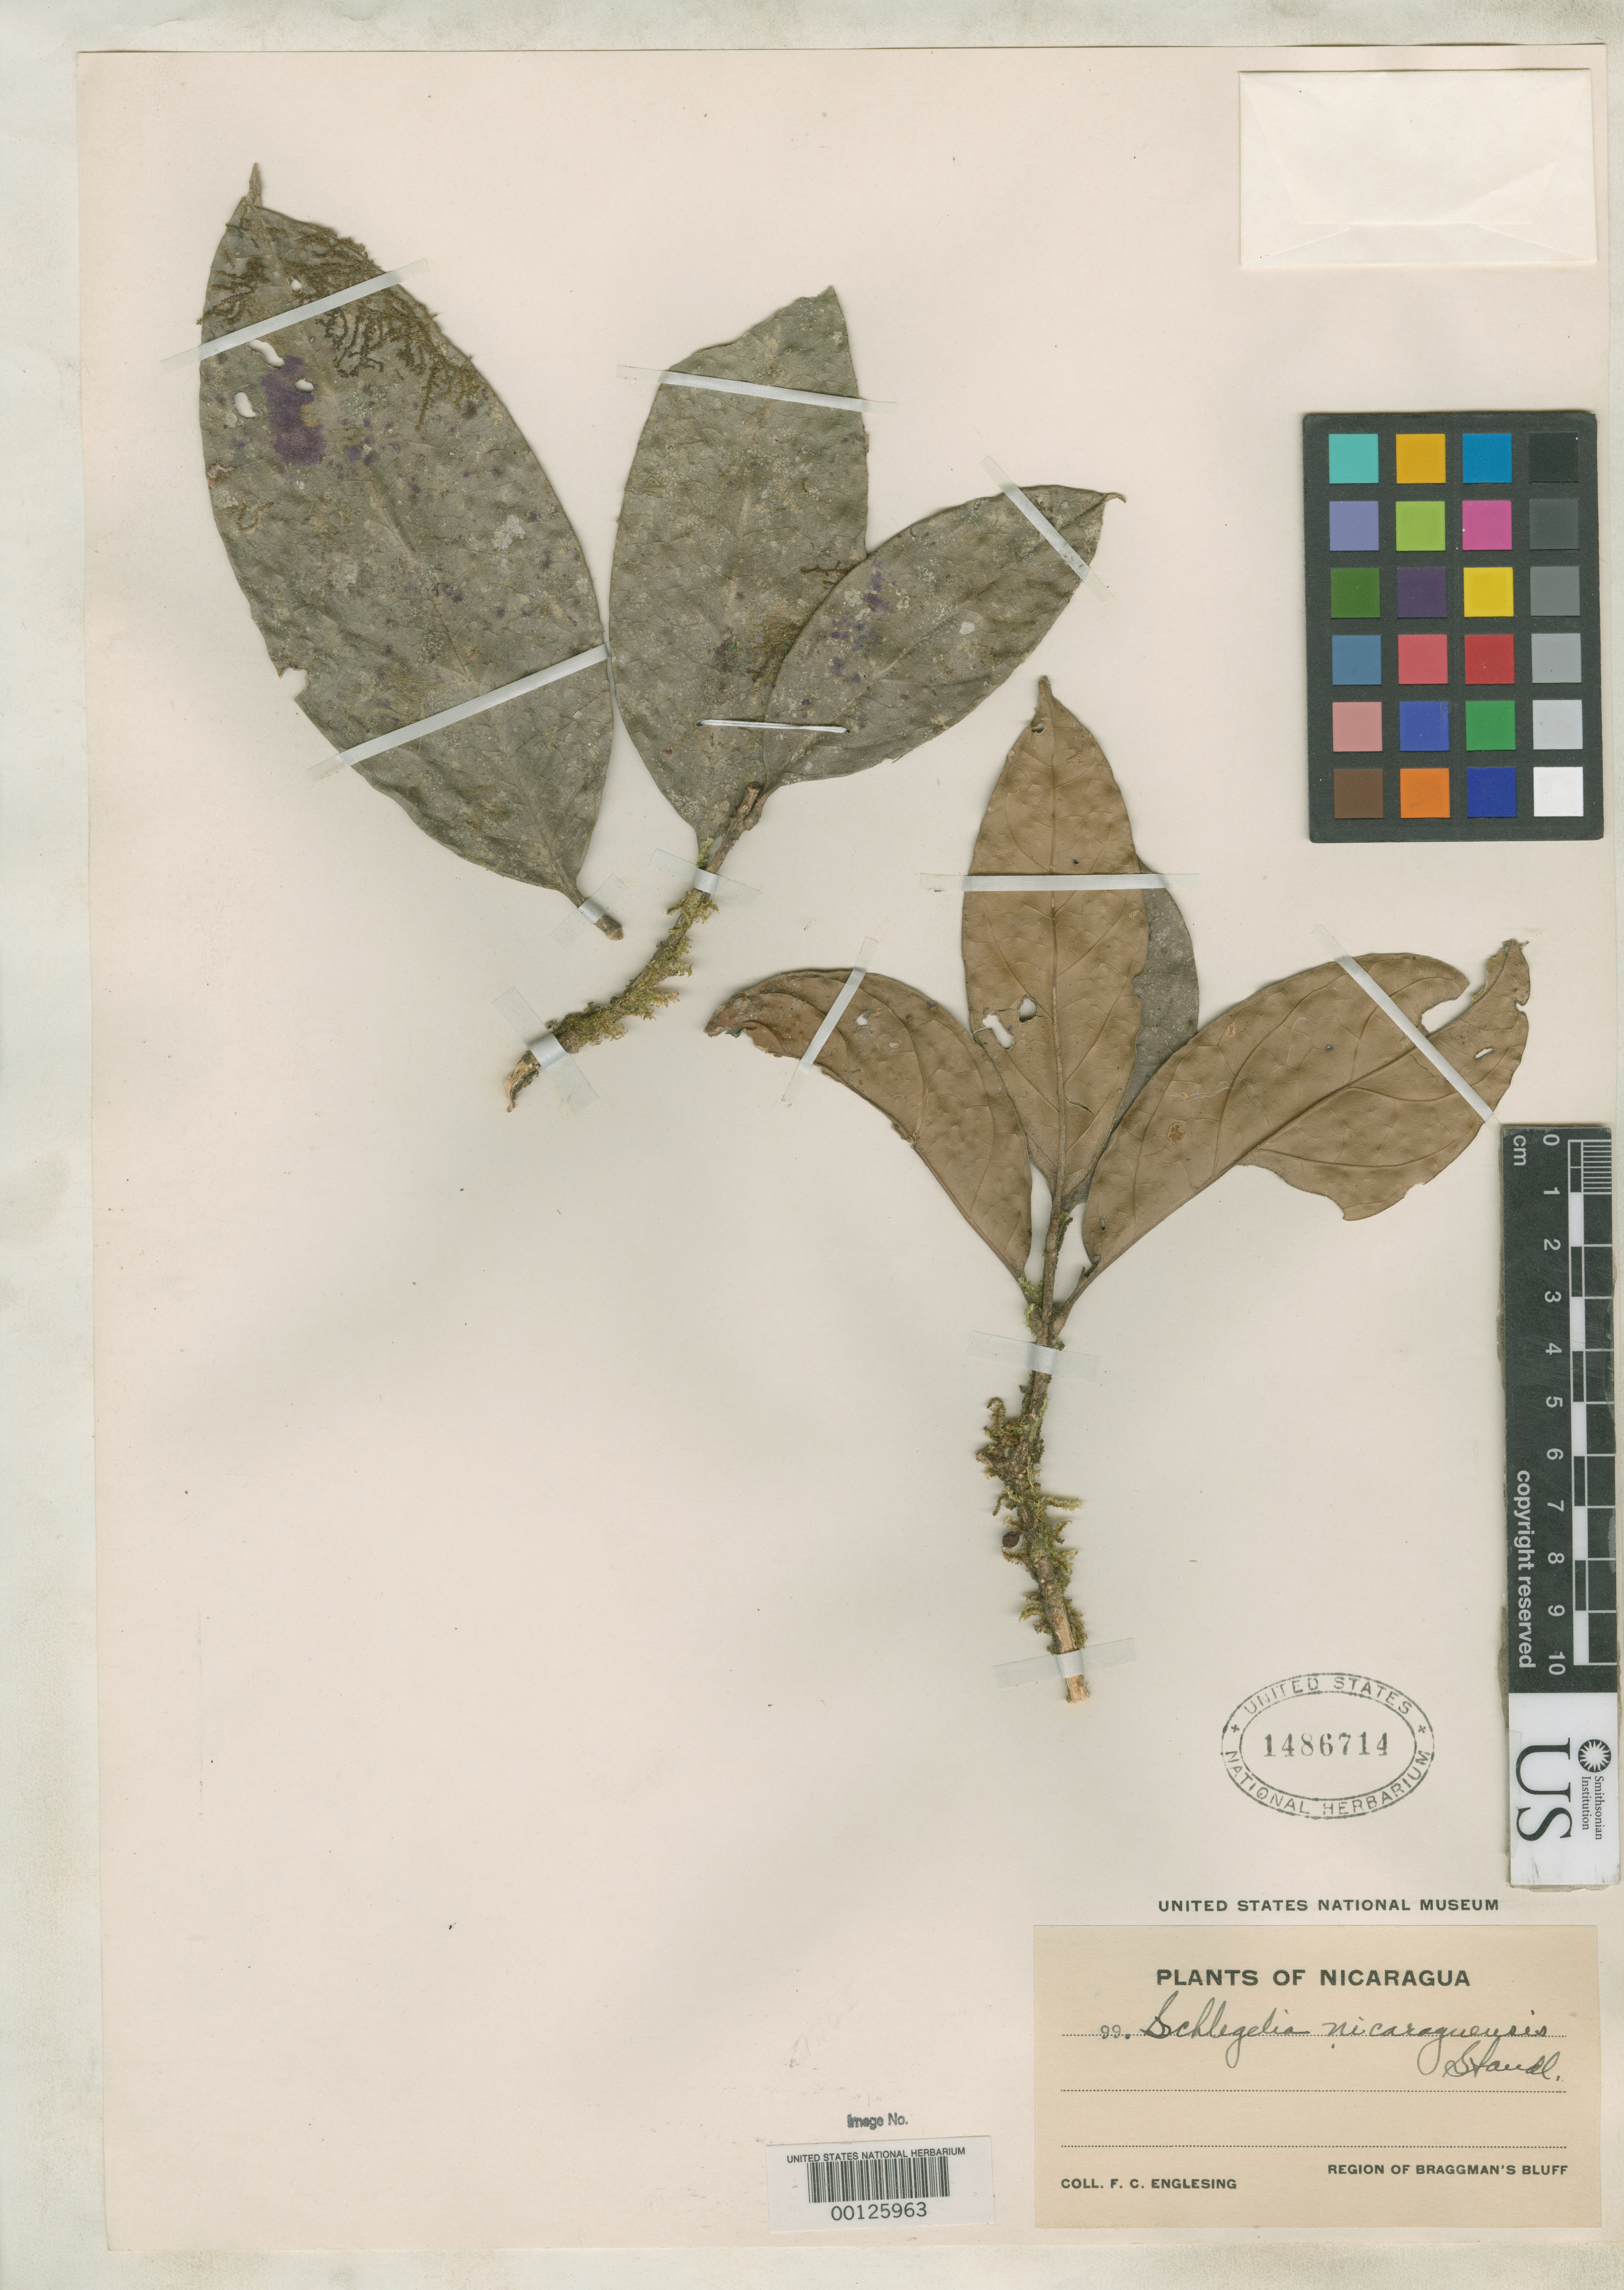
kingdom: Plantae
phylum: Tracheophyta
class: Magnoliopsida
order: Lamiales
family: Schlegeliaceae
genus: Schlegelia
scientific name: Schlegelia nicaraguensis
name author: Standl.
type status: Isotype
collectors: F. Englesing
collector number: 99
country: Nicaragua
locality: Region of Braggman's Bluff.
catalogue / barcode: US 1486714